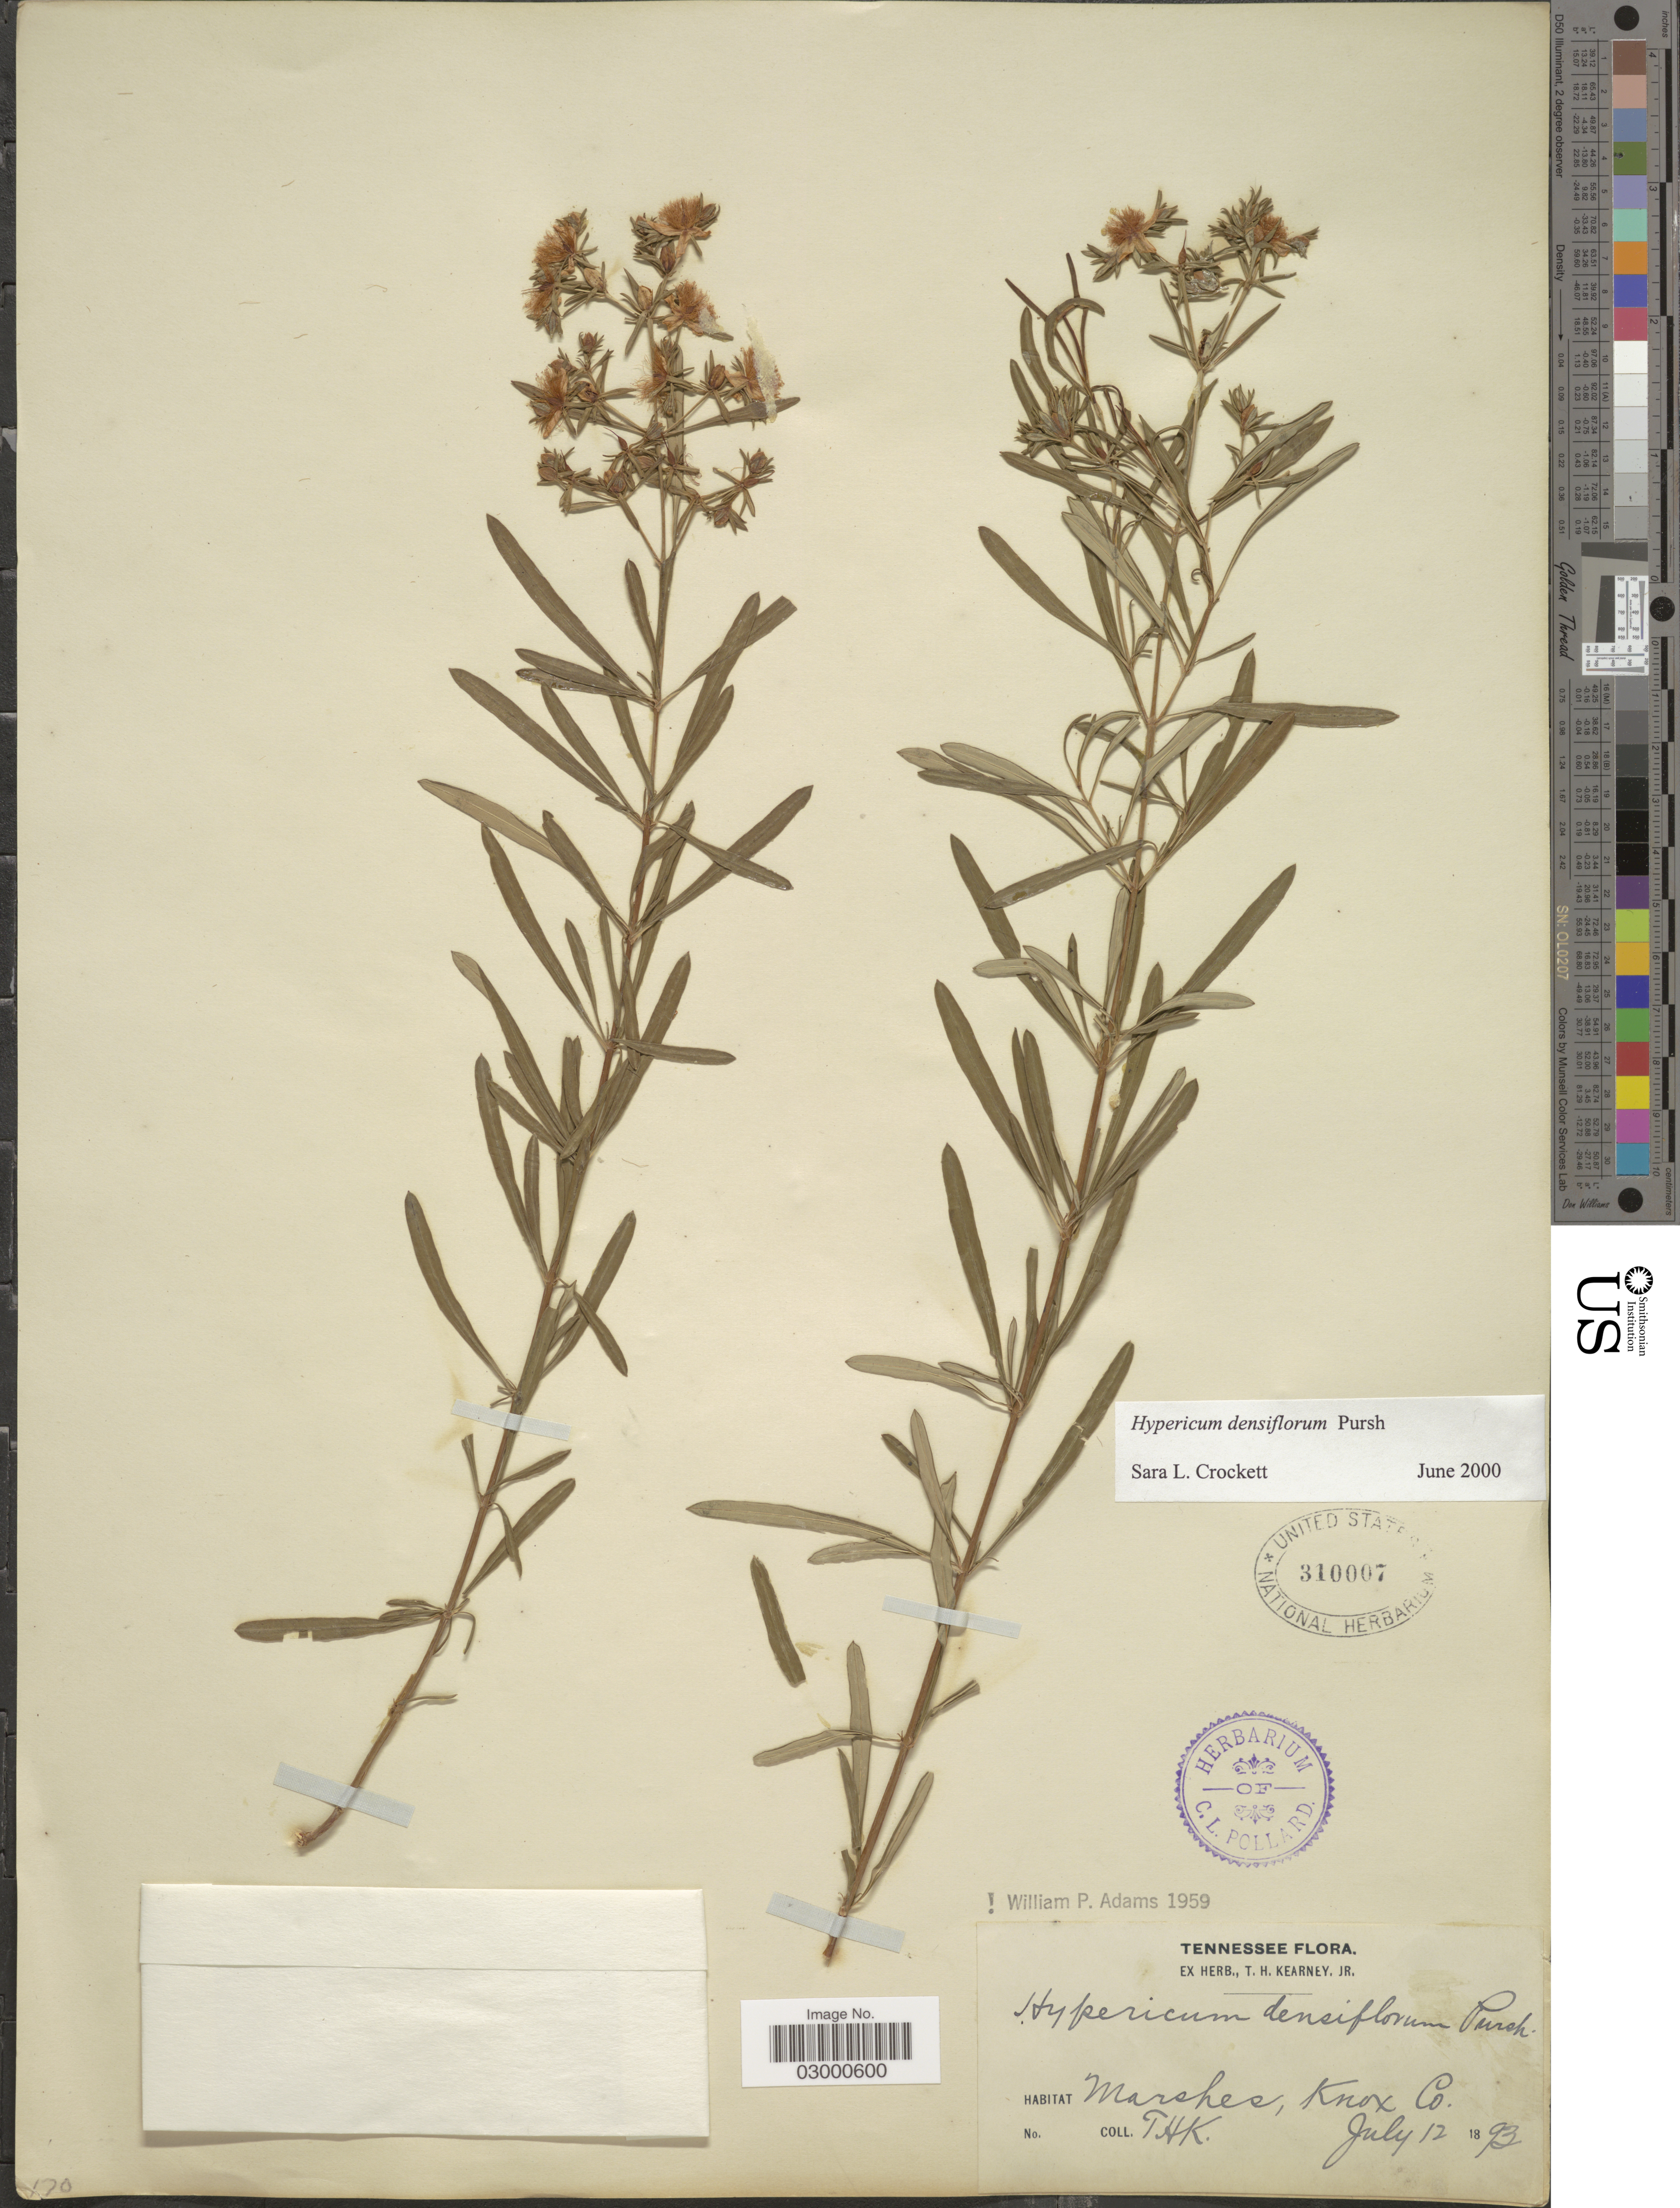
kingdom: Plantae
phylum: Tracheophyta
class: Magnoliopsida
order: Malpighiales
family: Hypericaceae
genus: Hypericum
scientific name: Hypericum densiflorum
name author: Pursh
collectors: ex herb. of T. H. Kearney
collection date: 1893-07-12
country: United States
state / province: Tennessee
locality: Marshes, Knox Co.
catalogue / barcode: US 310007